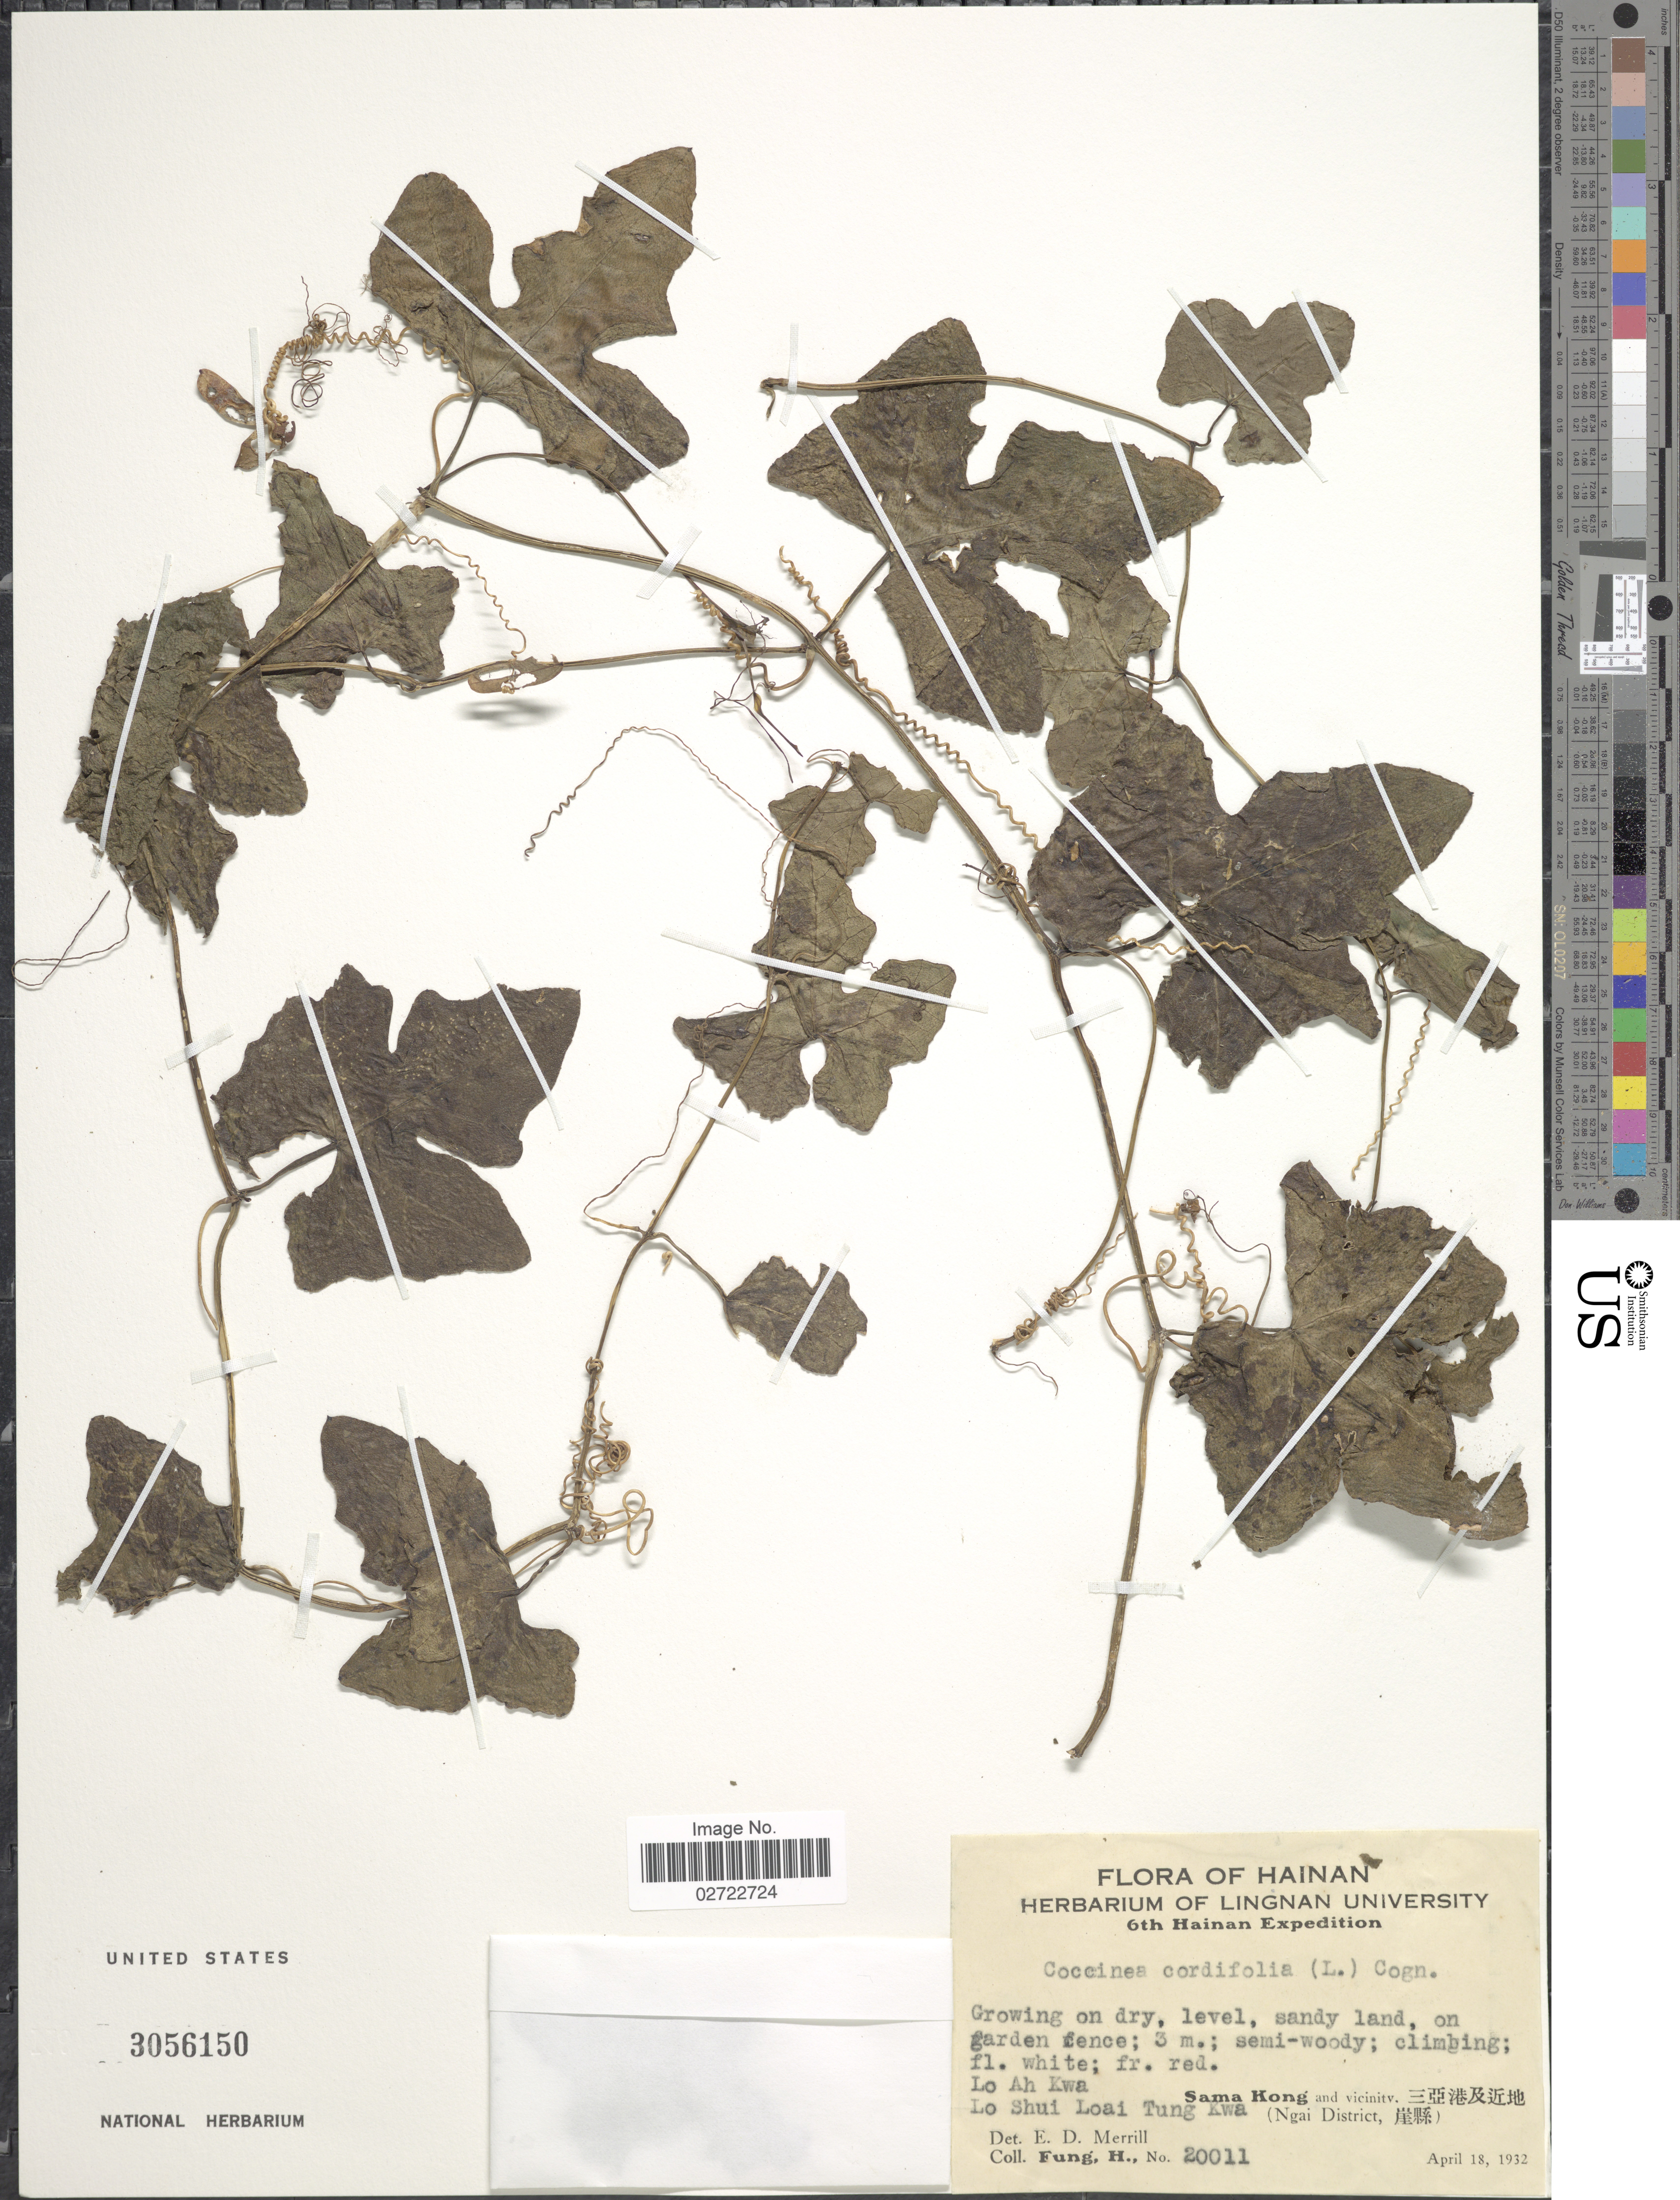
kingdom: Plantae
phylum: Tracheophyta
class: Magnoliopsida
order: Cucurbitales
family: Cucurbitaceae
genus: Coccinia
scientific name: Coccinia grandis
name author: (L.) Voigt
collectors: H. Fung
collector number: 20011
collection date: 1932-04-18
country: China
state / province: Hainan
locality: Lo Ah Kwa. Lo Shui Loai Tung Kwa Sama Kong and vicinity (Ngai District)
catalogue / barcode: US 3056150